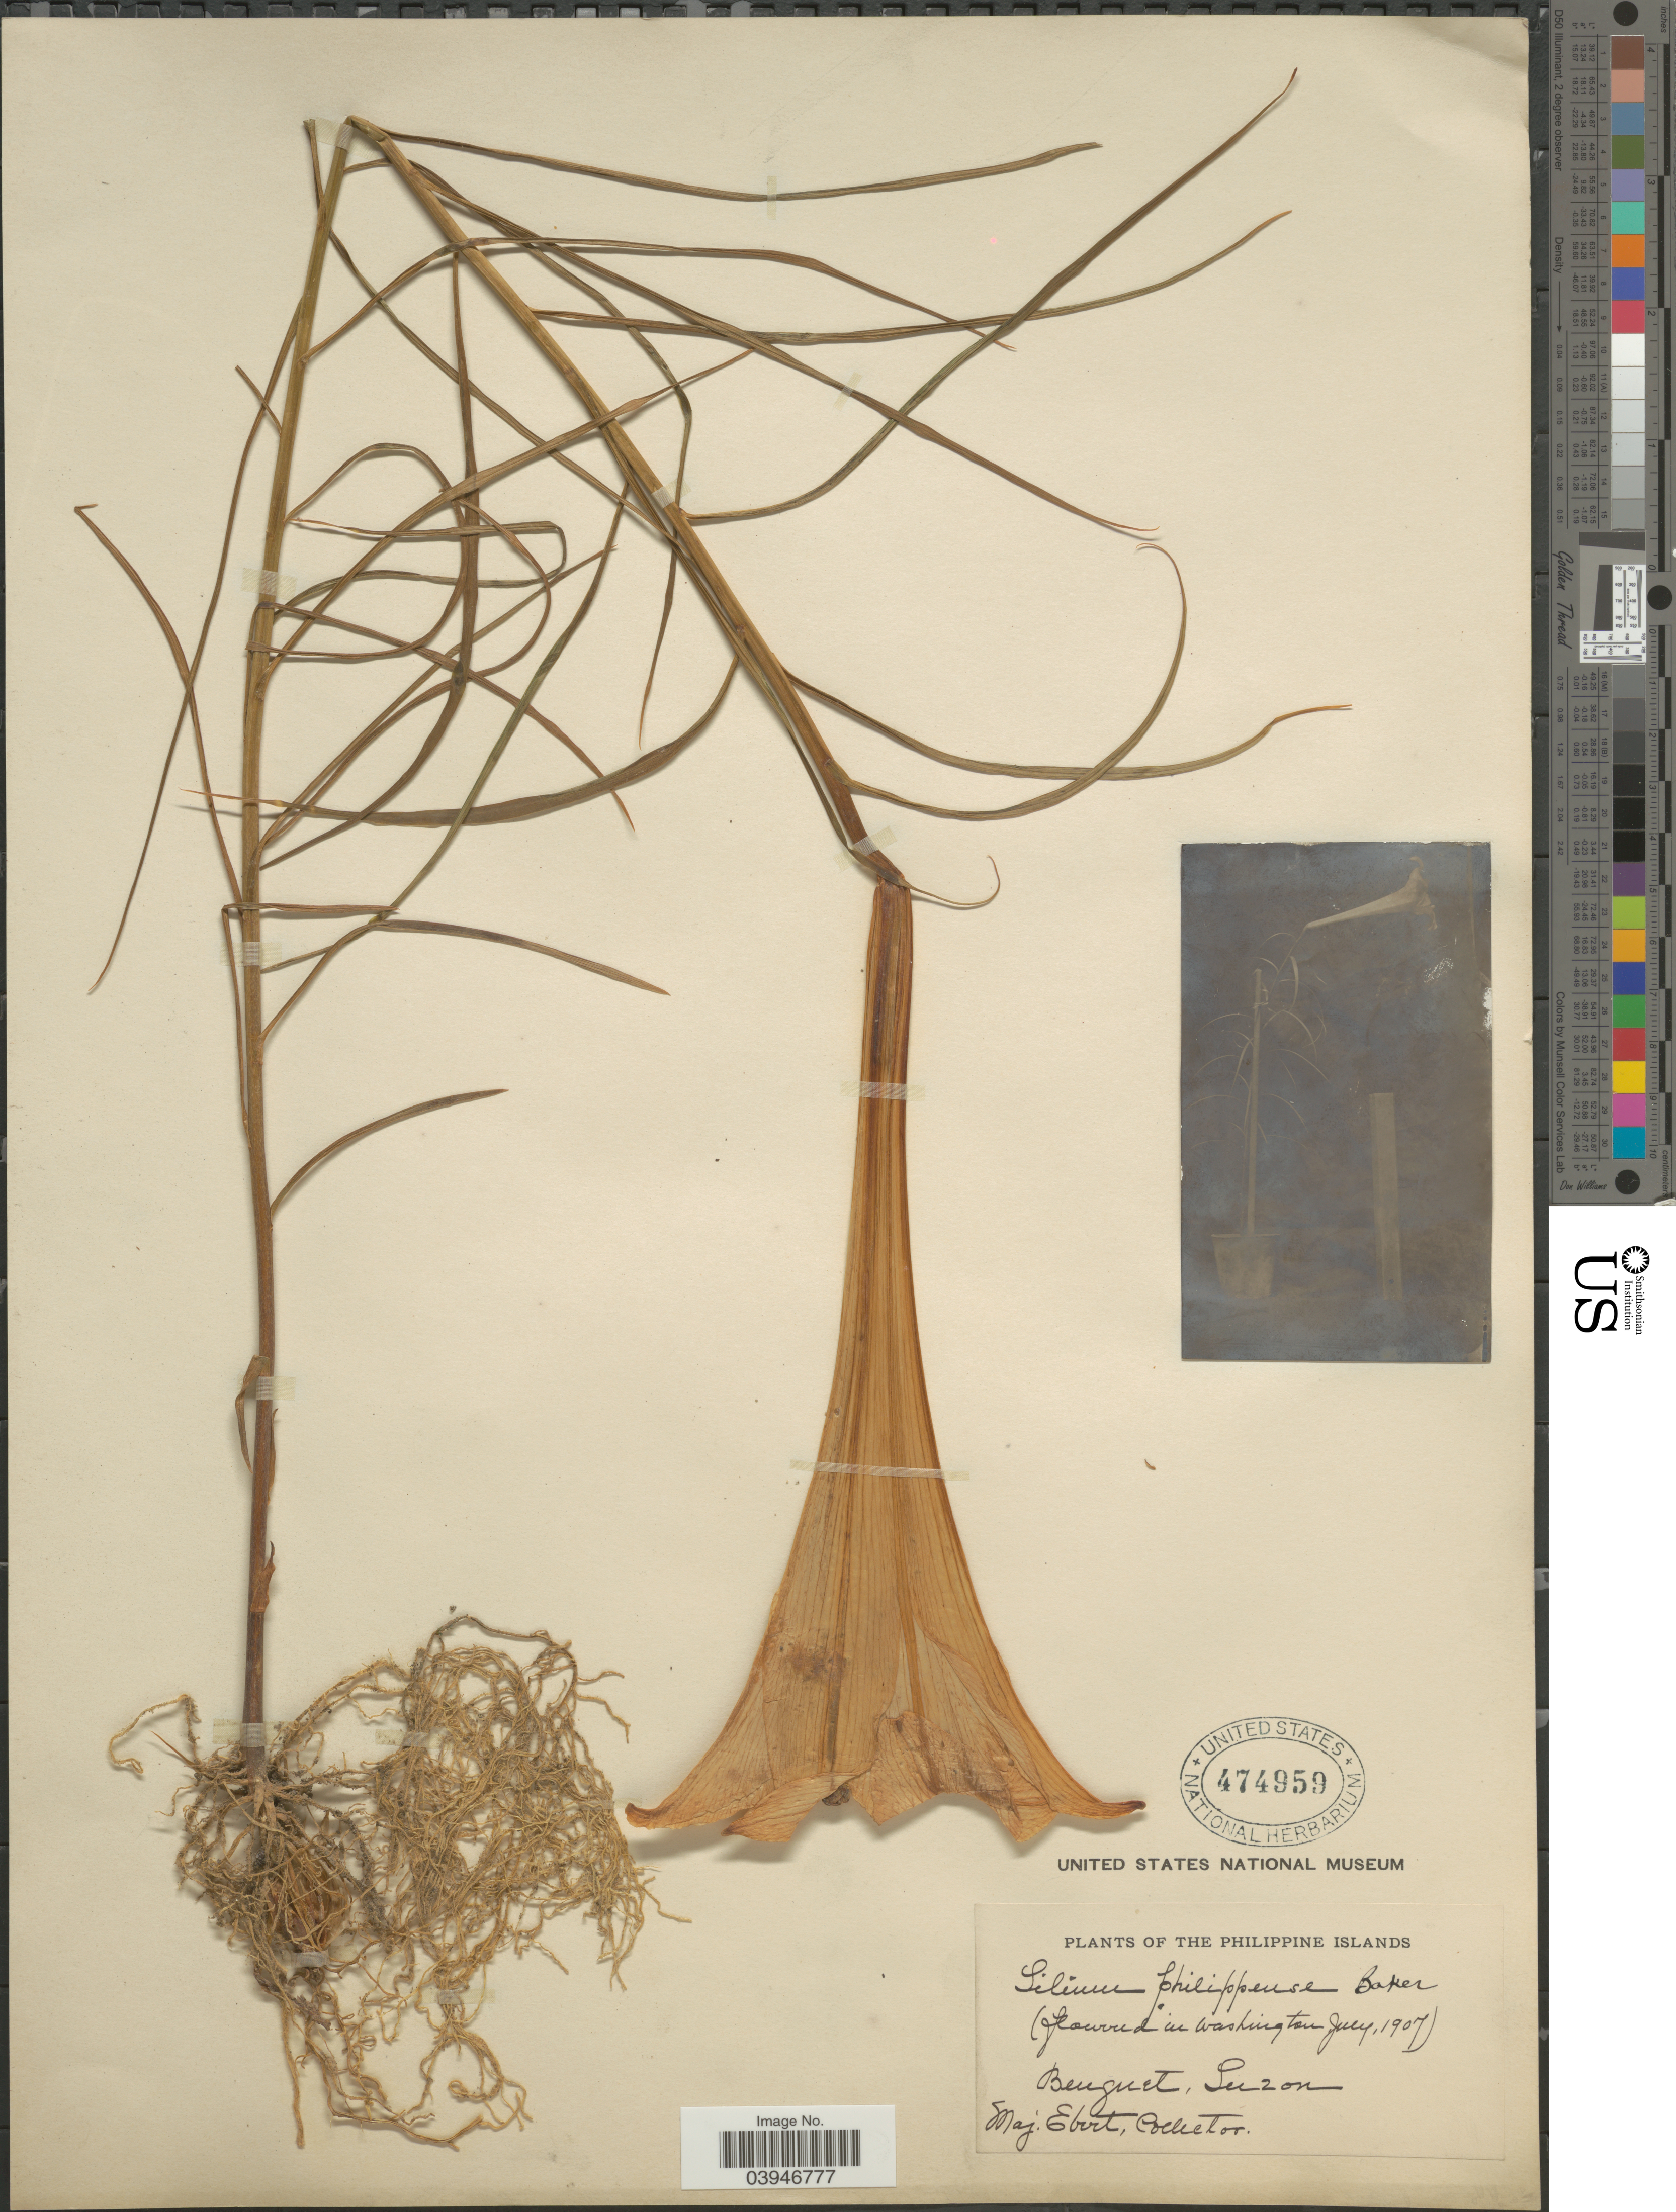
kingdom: Plantae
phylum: Tracheophyta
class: Liliopsida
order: Liliales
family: Liliaceae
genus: Lilium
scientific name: Lilium philippinense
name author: Baker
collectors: M. Ebert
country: Philippines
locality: Benguet, Luzon.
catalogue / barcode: US 474959